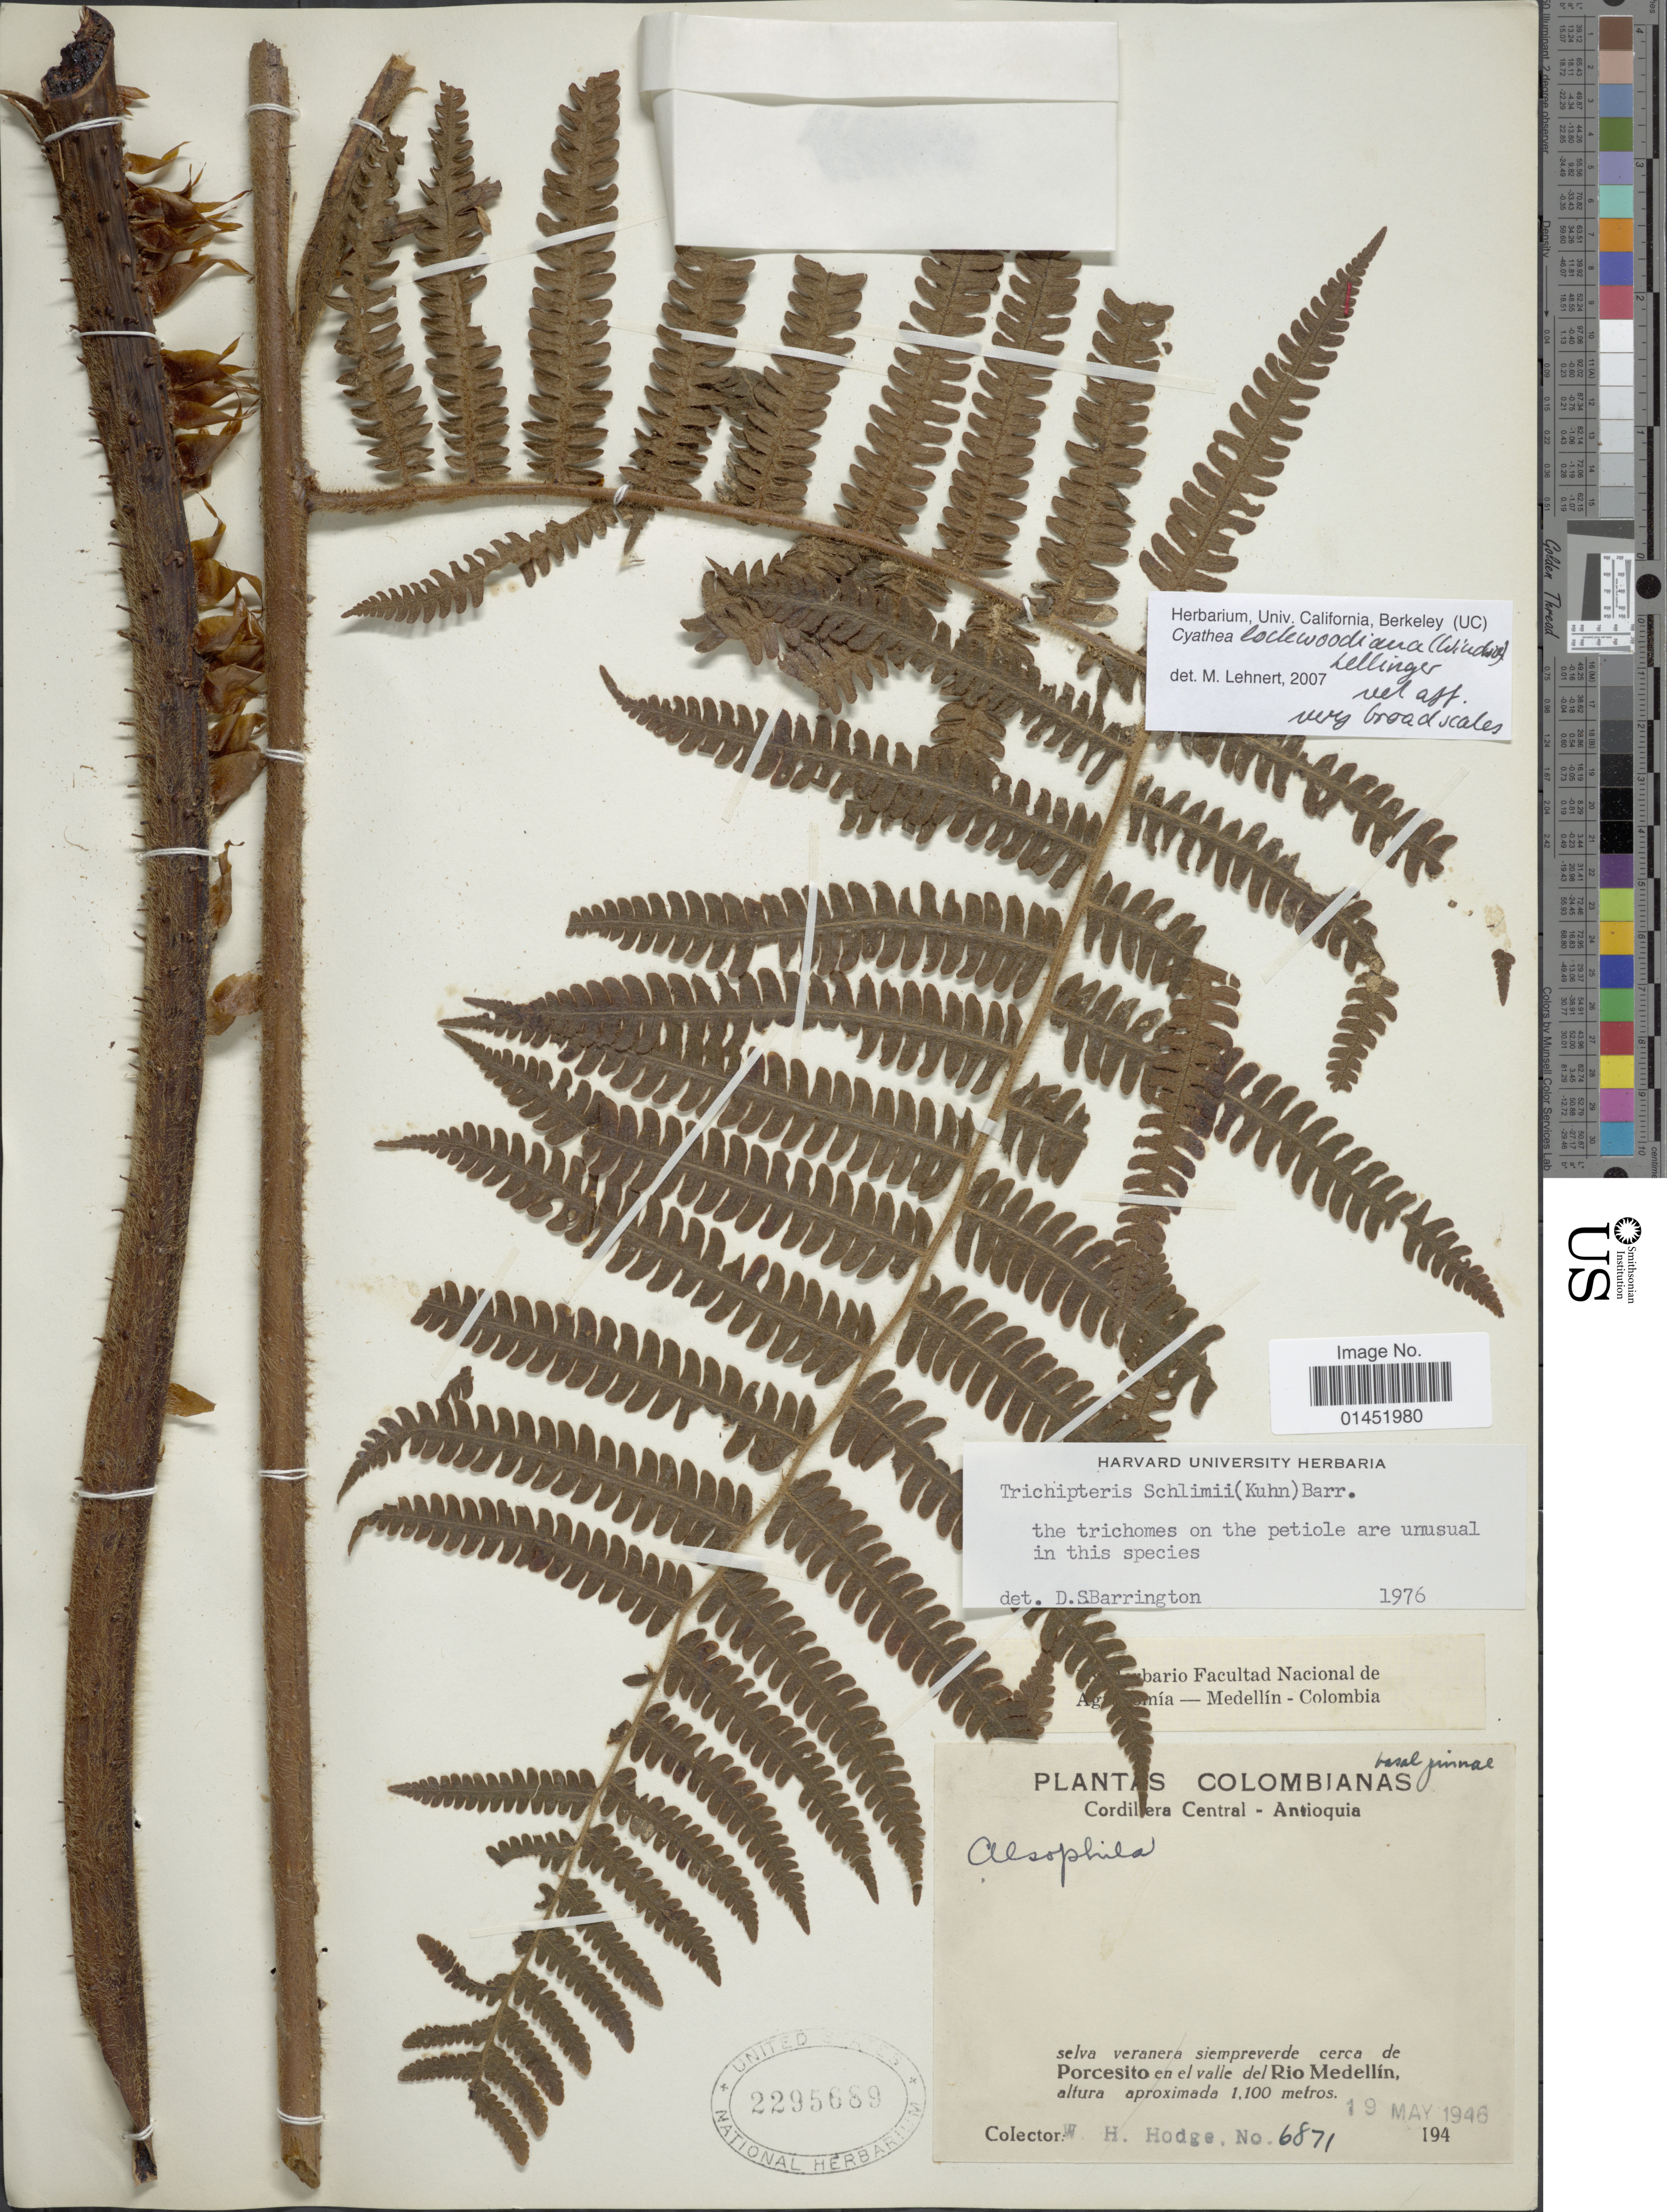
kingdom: Plantae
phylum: Tracheophyta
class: Polypodiopsida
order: Cyatheales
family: Cyatheaceae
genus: Cyathea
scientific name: Cyathea lockwoodiana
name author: (P.G. Windisch) Lellinger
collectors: W. Hodge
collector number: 6871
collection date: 1946-05-19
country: Colombia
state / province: Antioquia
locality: Cordillera Central, selva veranera siempreverde cerca de Porcesito en el valle del Rio Medellín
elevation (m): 1100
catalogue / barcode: US 2295689